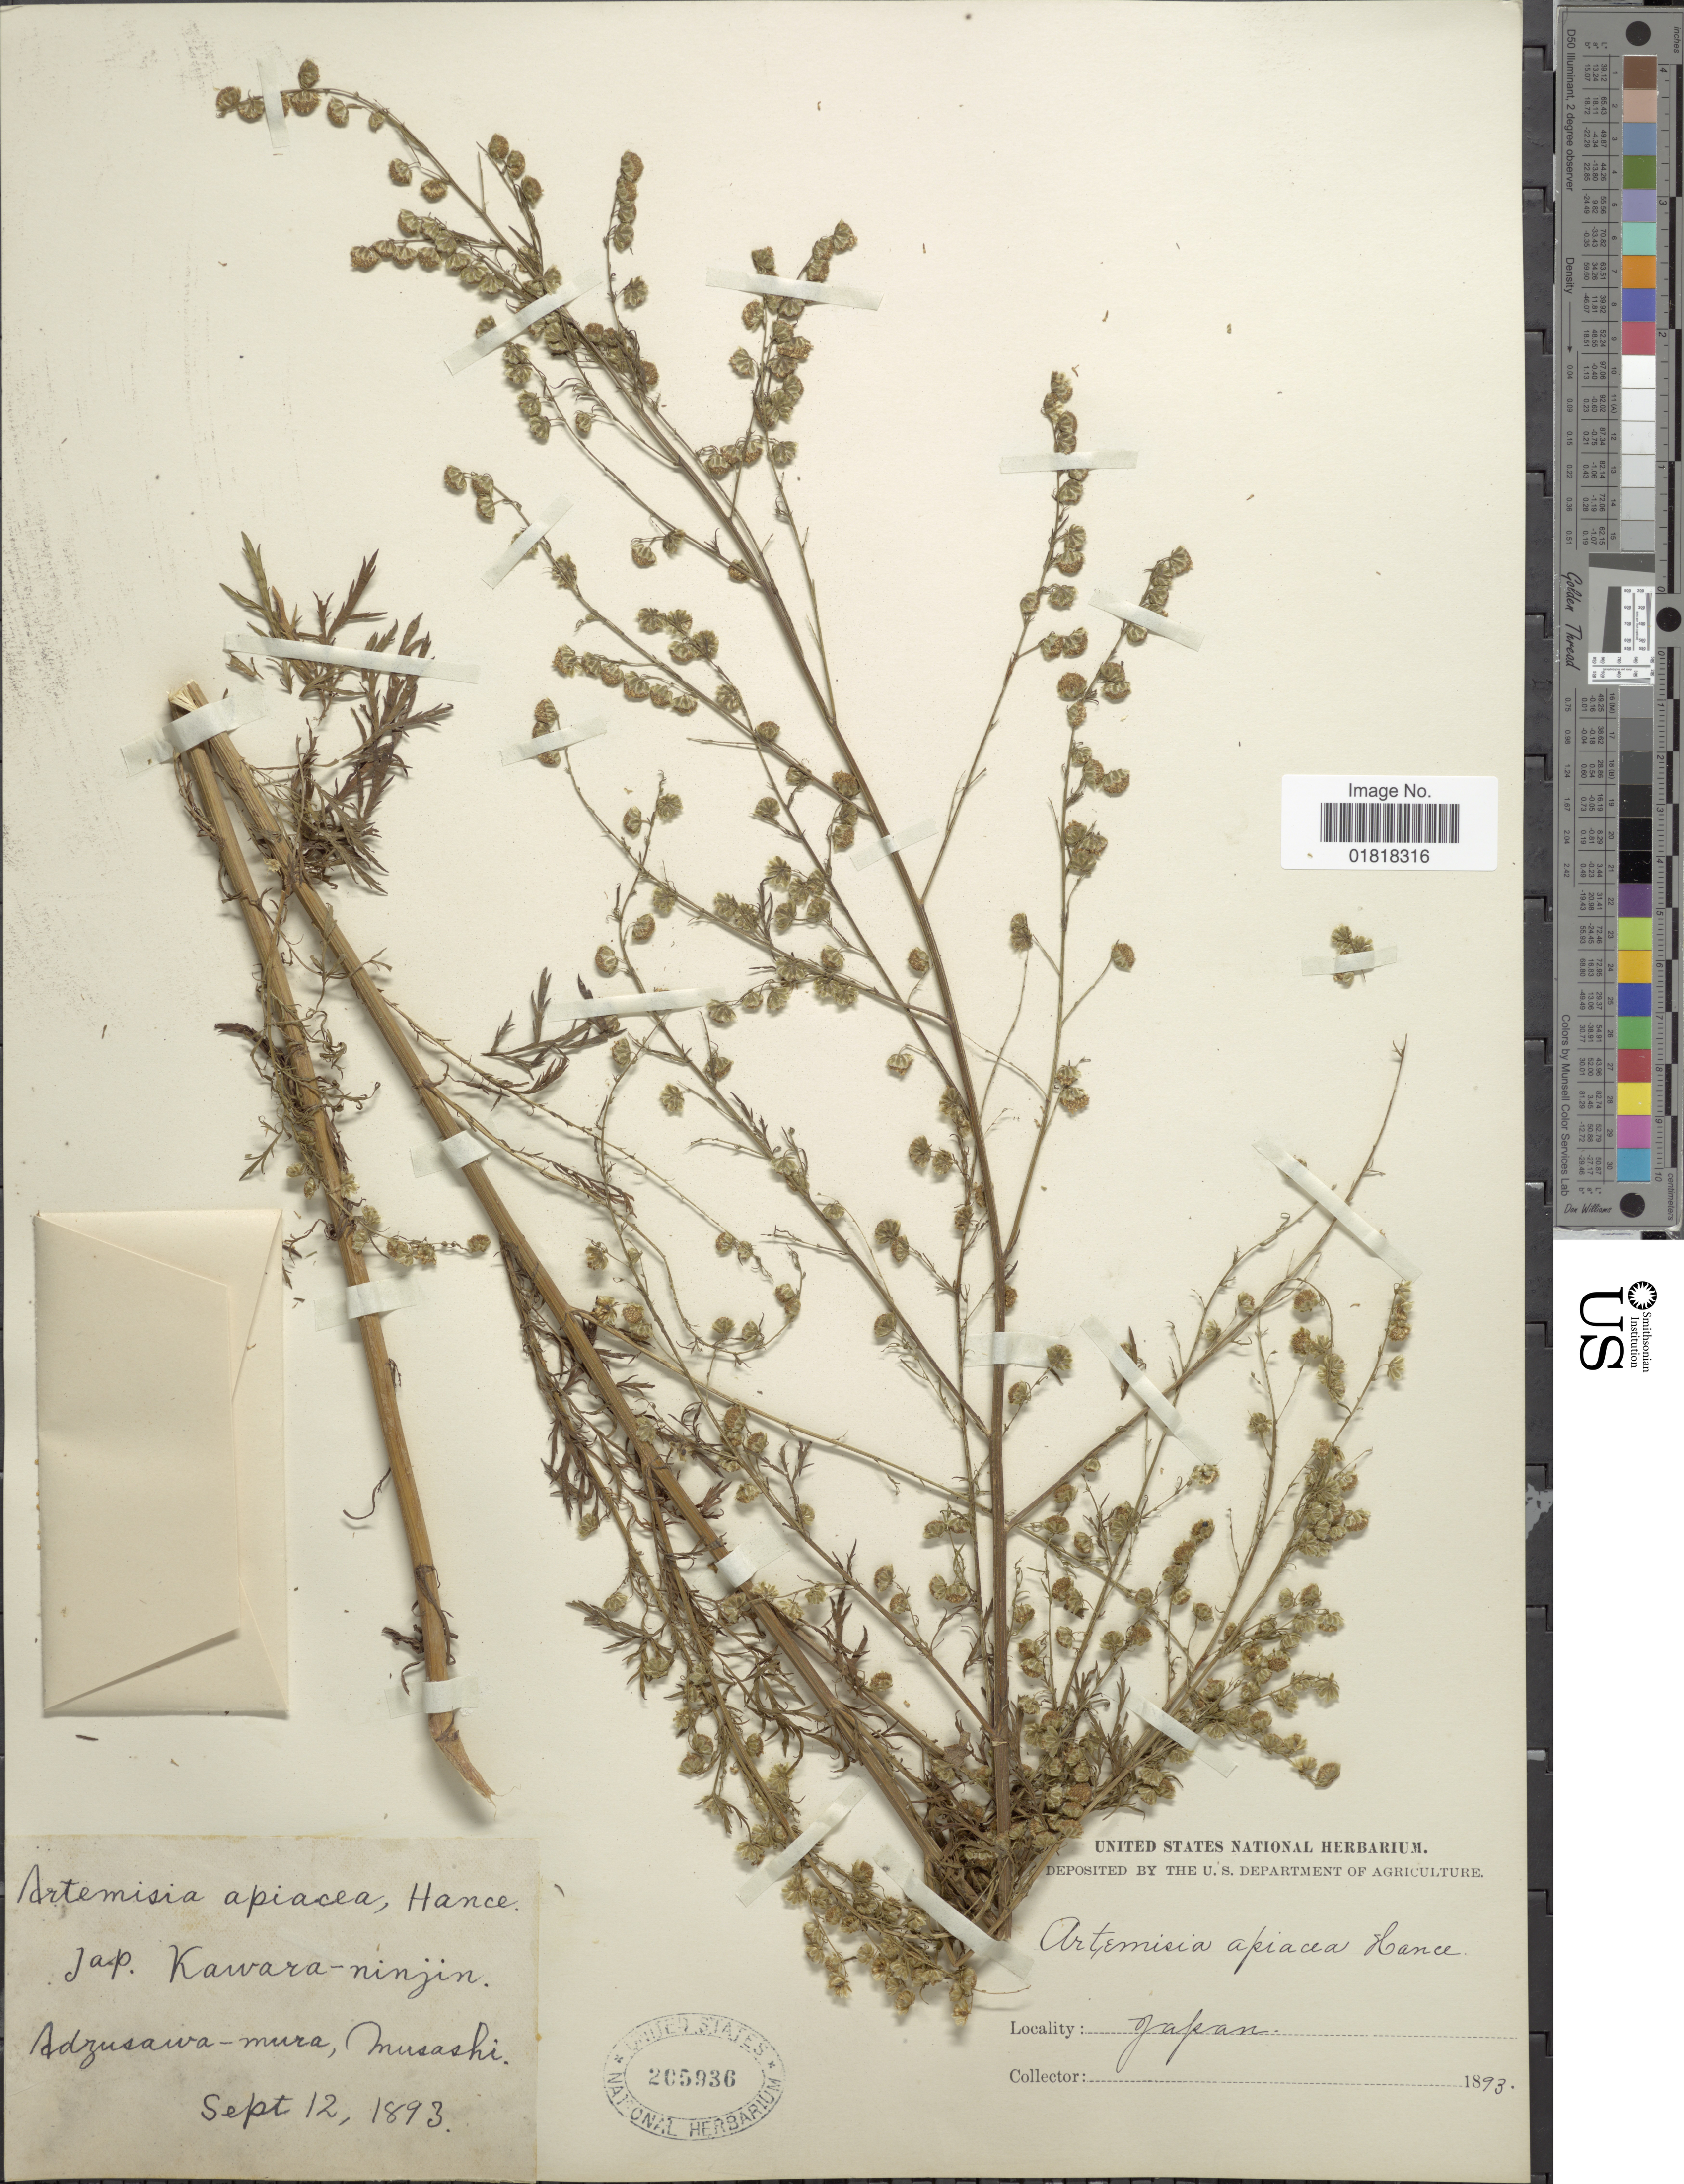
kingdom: Plantae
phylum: Tracheophyta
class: Magnoliopsida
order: Asterales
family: Asteraceae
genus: Artemisia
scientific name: Artemisia apiacea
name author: Hance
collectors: U.S. National Herbarium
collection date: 1893-09-12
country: Japan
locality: Kawara-ninjin, Adrusawa-mura, Musashi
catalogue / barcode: US 205936